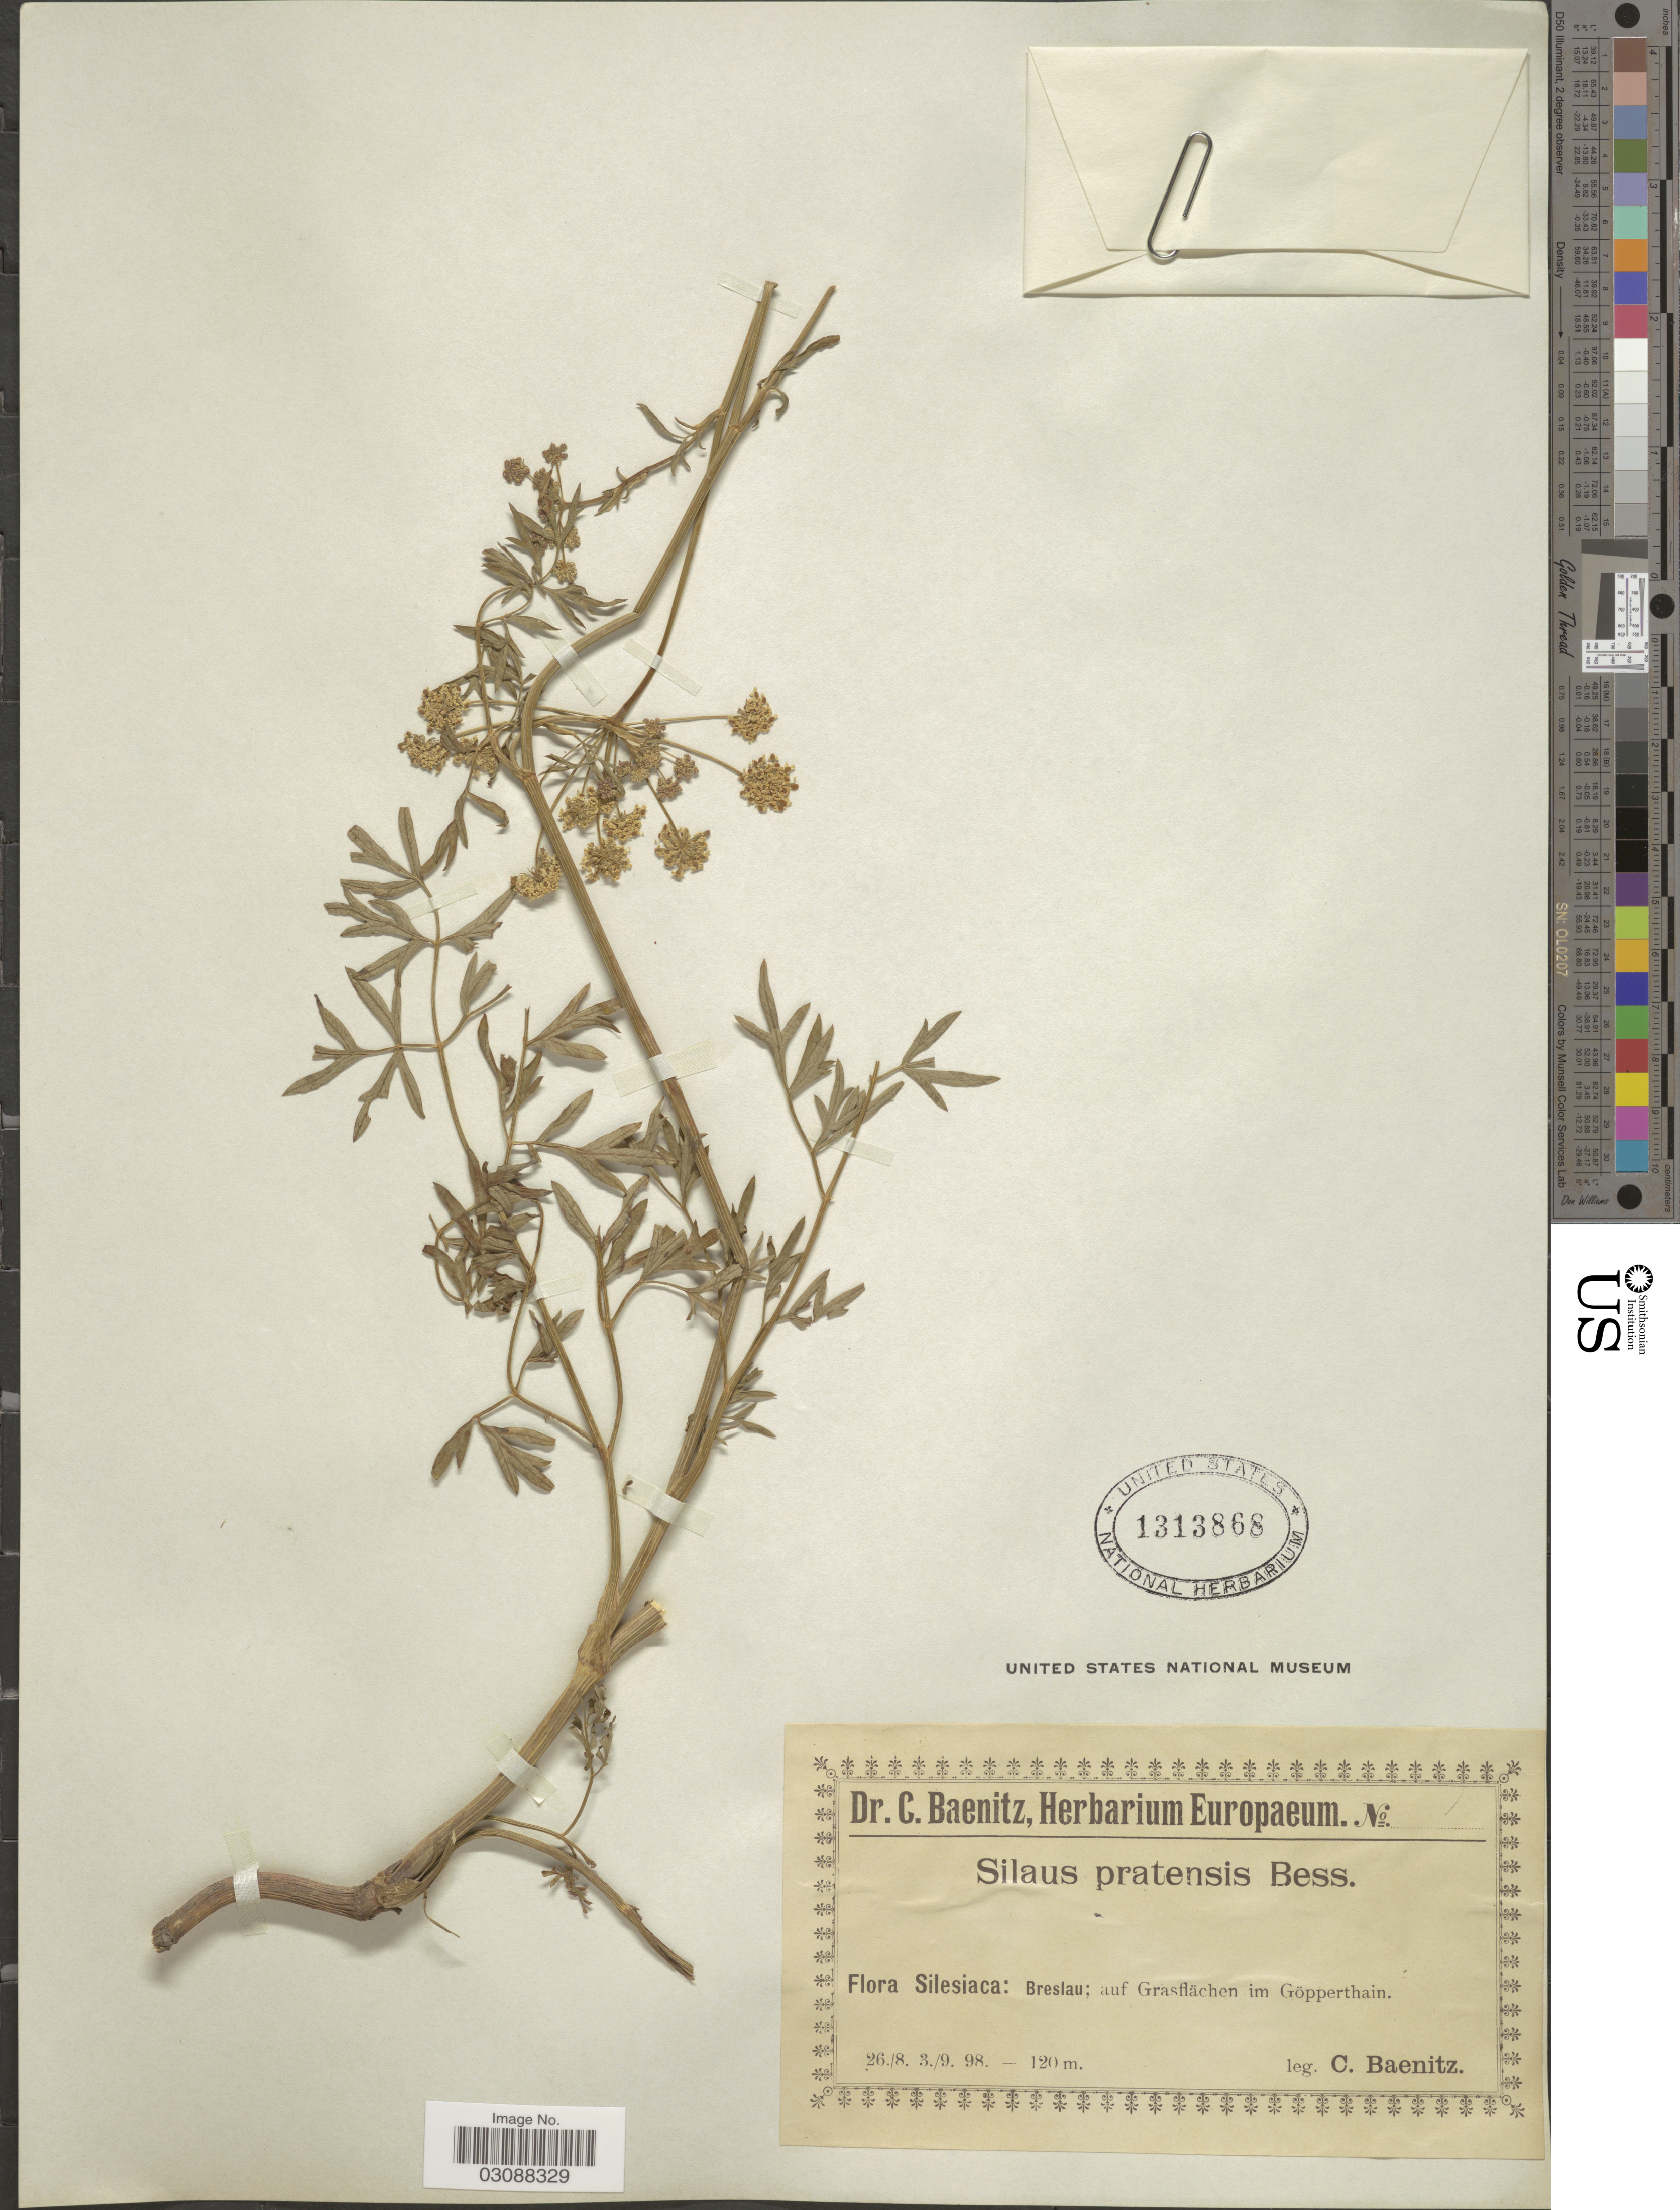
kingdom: Plantae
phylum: Tracheophyta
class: Magnoliopsida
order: Apiales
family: Apiaceae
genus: Silaus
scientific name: Silaus pratensis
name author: (Crantz) Besser ex Schult.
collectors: C. G. Baenitz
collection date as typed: Transcribed d/m/y: 26/8/98 to 3/9/98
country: Poland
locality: Silesiaca: Breslau; auf Grasflächen im Göpperthain.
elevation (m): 120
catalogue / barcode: US 1313868